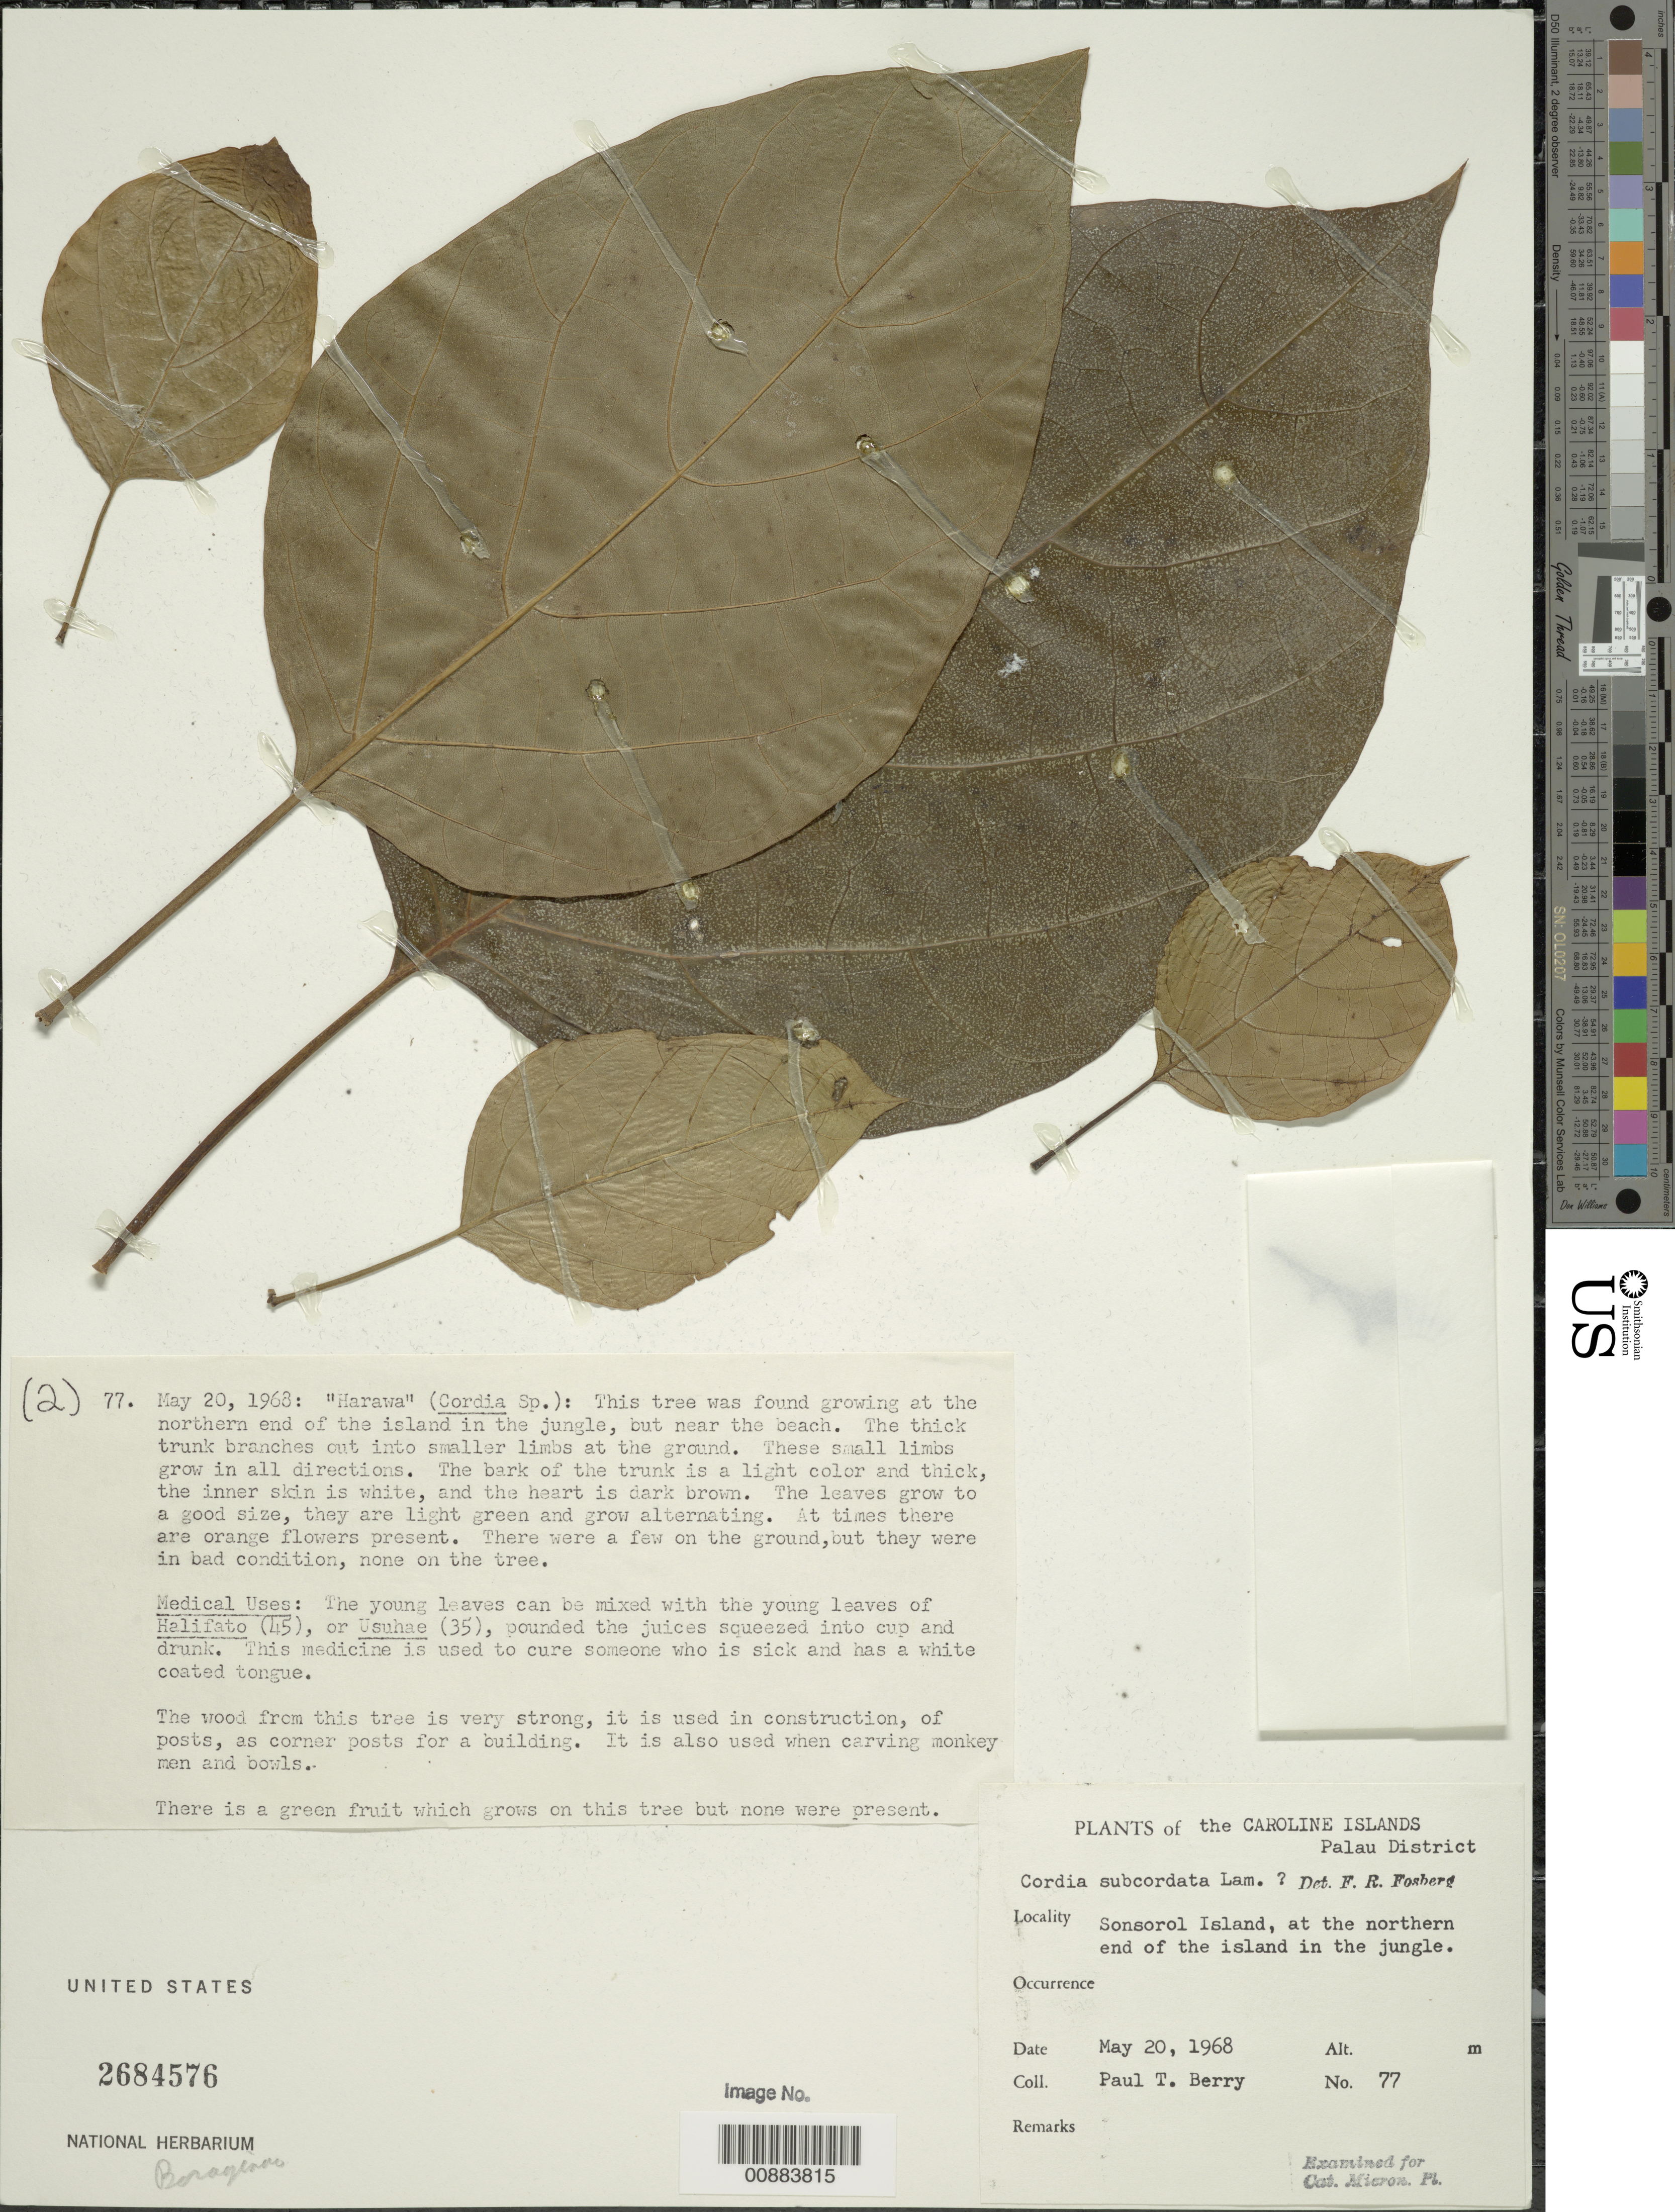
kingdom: Plantae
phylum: Tracheophyta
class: Magnoliopsida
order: Boraginales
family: Cordiaceae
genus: Cordia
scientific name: Cordia subcordata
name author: Lam.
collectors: P. T. Berry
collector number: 77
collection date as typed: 20 May 1968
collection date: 1968-05-20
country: Palau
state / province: Sonsorol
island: Sonsorol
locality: Northern end of the island.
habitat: Jungle.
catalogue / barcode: US 2684576